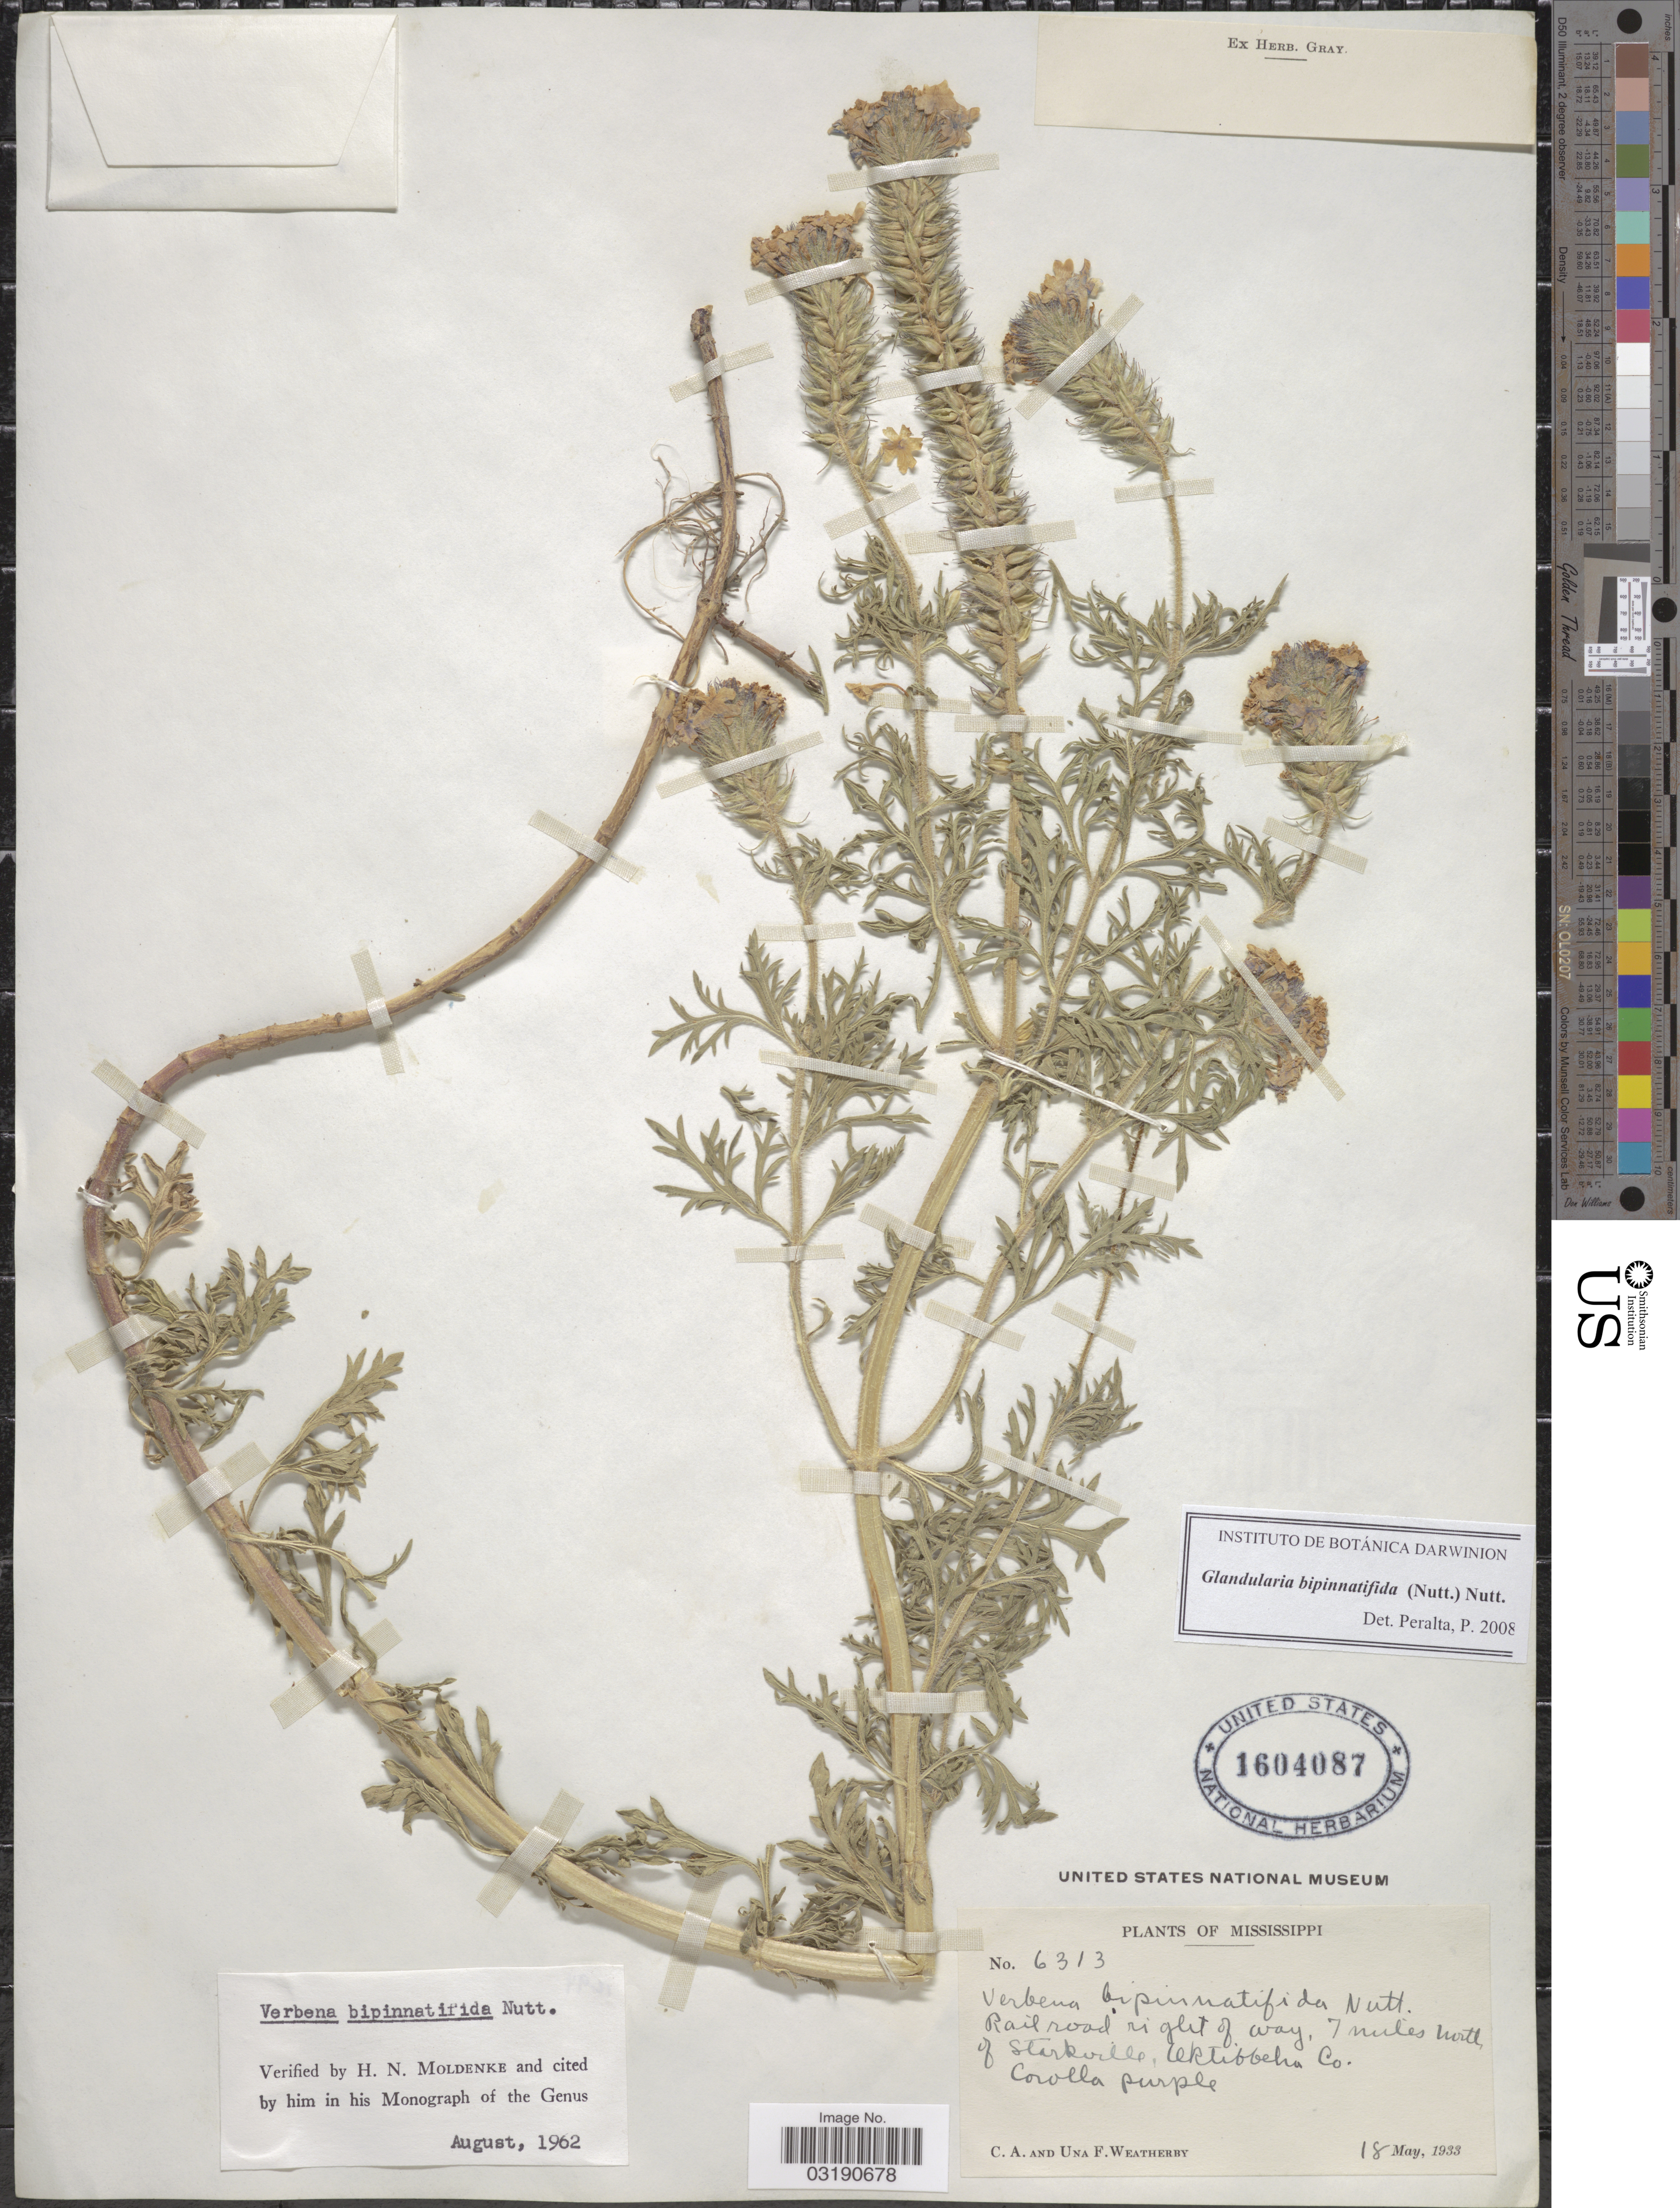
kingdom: Plantae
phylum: Tracheophyta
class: Magnoliopsida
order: Lamiales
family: Verbenaceae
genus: Verbena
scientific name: Verbena bipinnatifida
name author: (Schauer) Nutt.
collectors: C. A. Weatherby & U. L. Weatherby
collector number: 6313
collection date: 1933-05-18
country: United States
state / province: Mississippi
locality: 7 miles north of Starkville, Oktibbeha Co.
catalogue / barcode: US 1604087